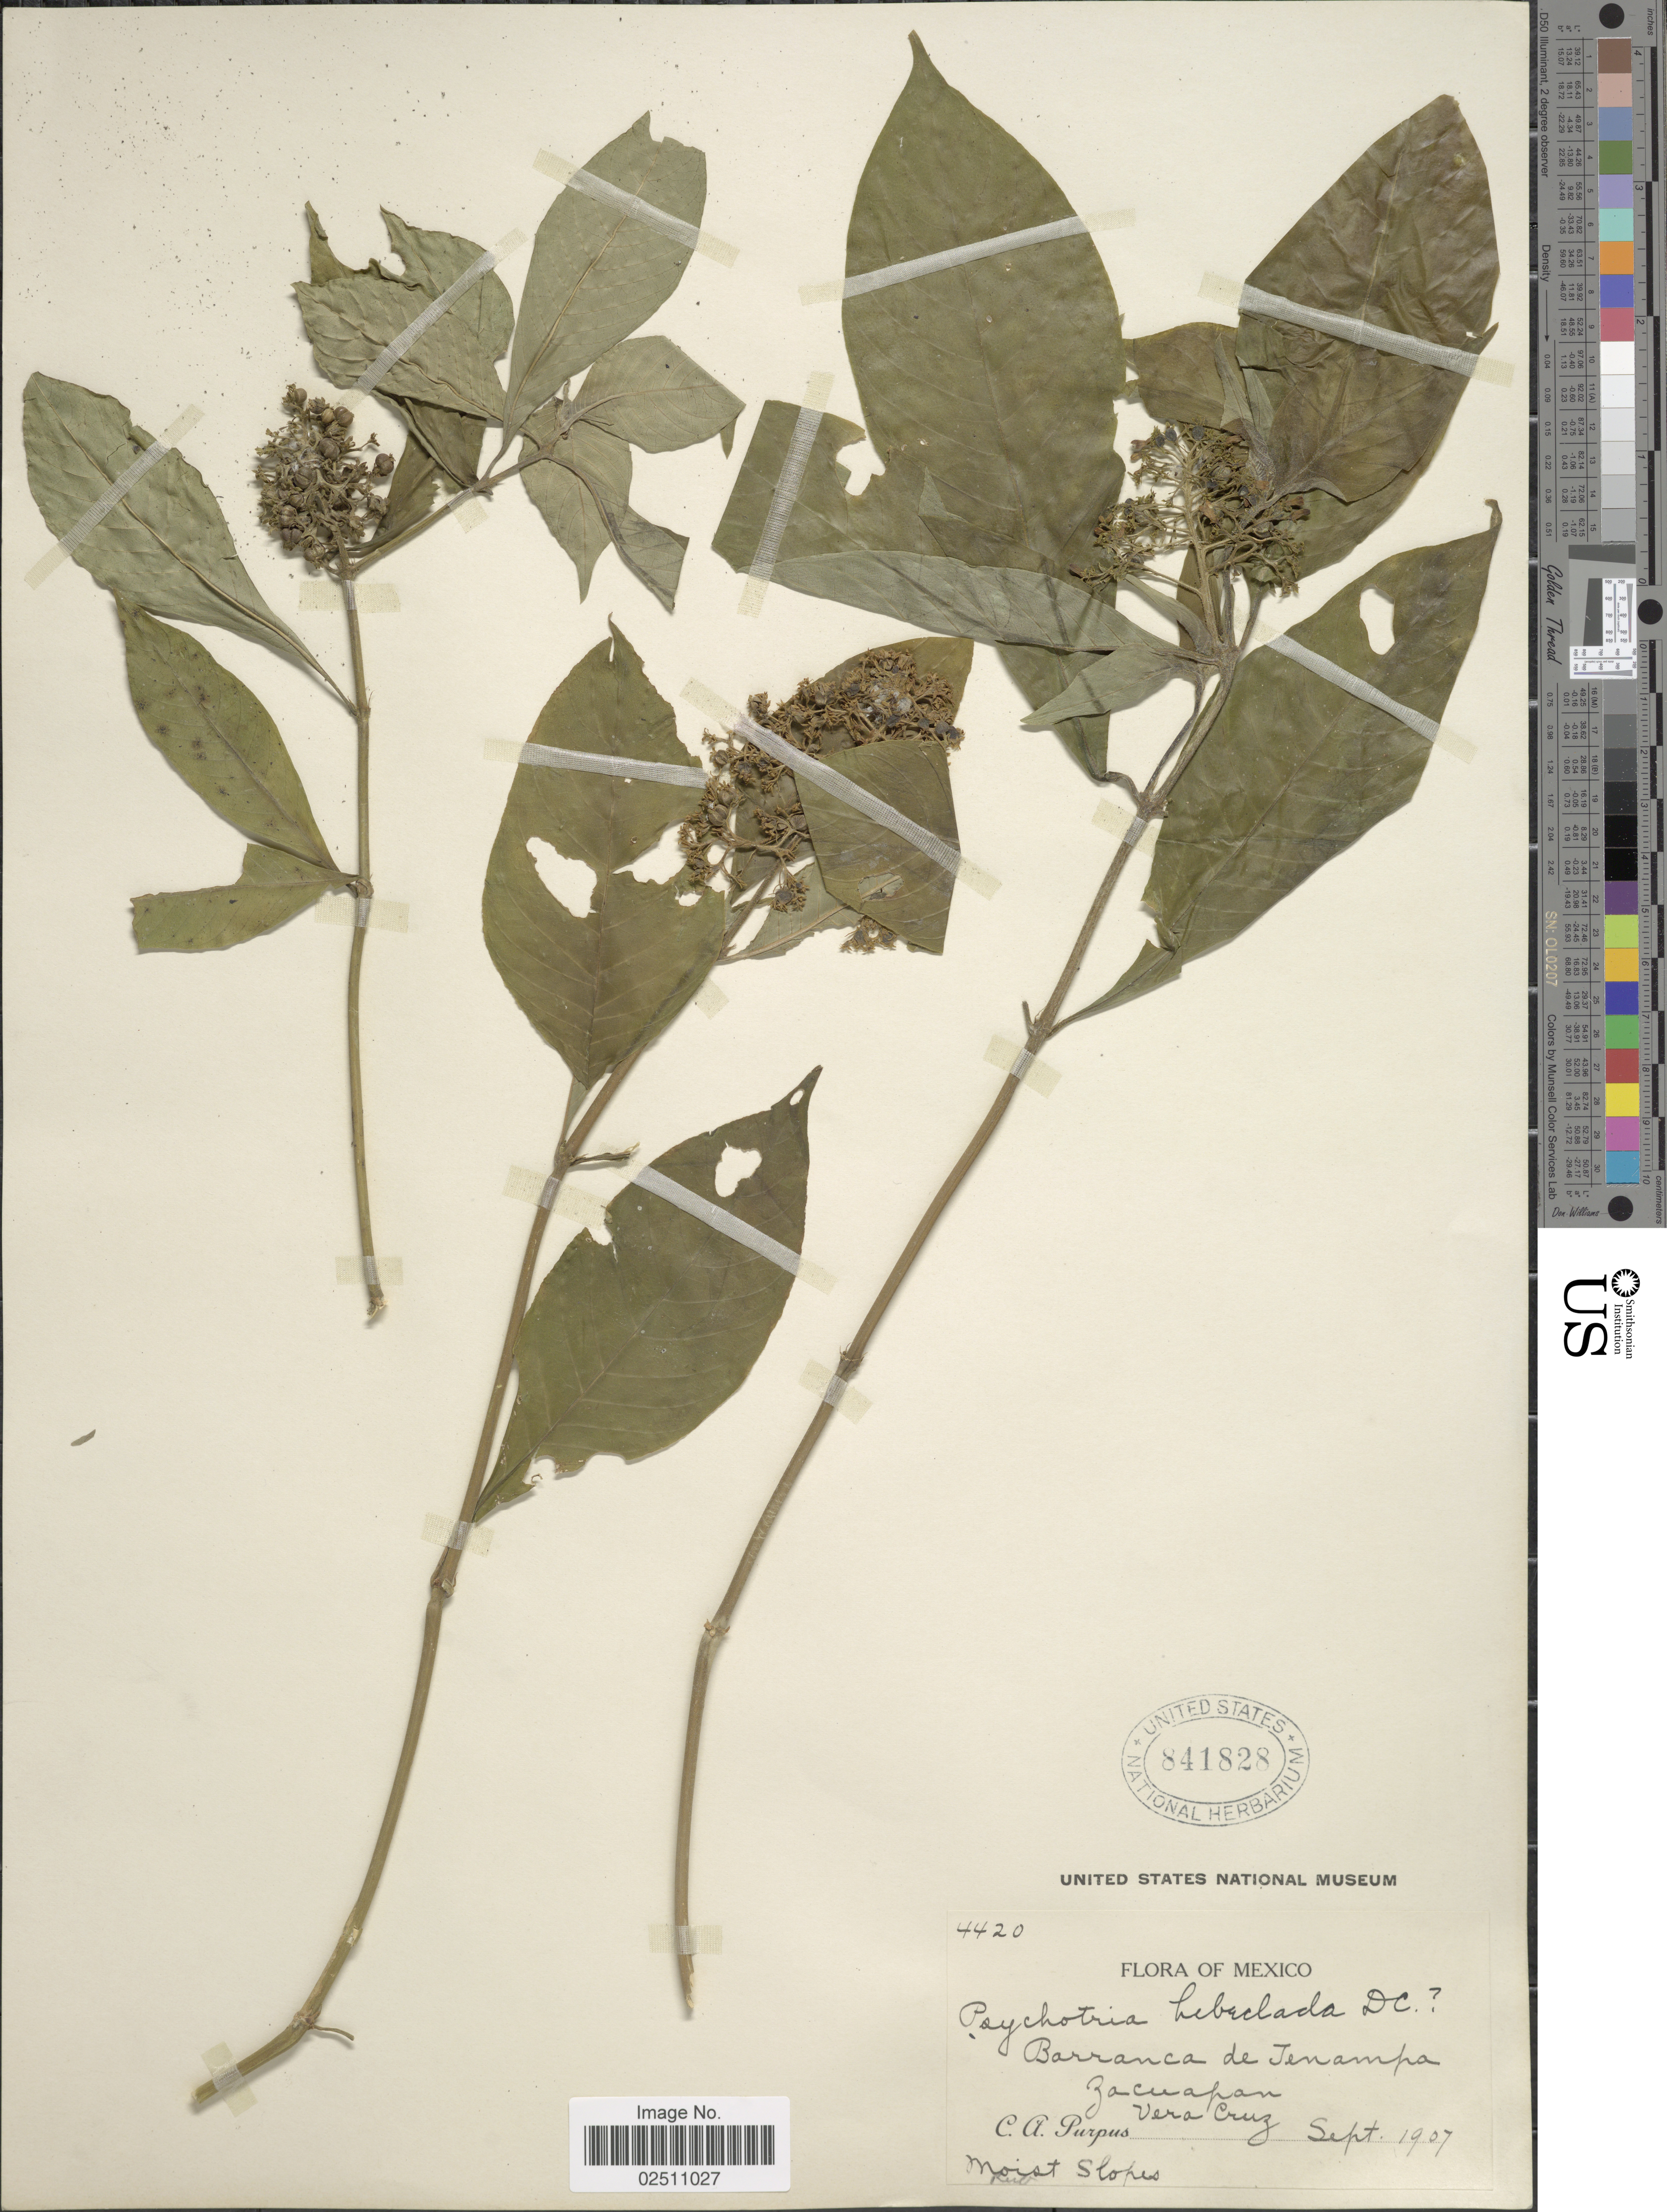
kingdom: Plantae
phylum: Tracheophyta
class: Magnoliopsida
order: Gentianales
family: Rubiaceae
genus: Psychotria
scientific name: Psychotria hebeclada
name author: DC.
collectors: C. A. Purpus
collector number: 4420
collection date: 1907-09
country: Mexico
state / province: Veracruz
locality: Barranca de Tenampa, Zacuapan, Vera Cruz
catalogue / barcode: US 841828